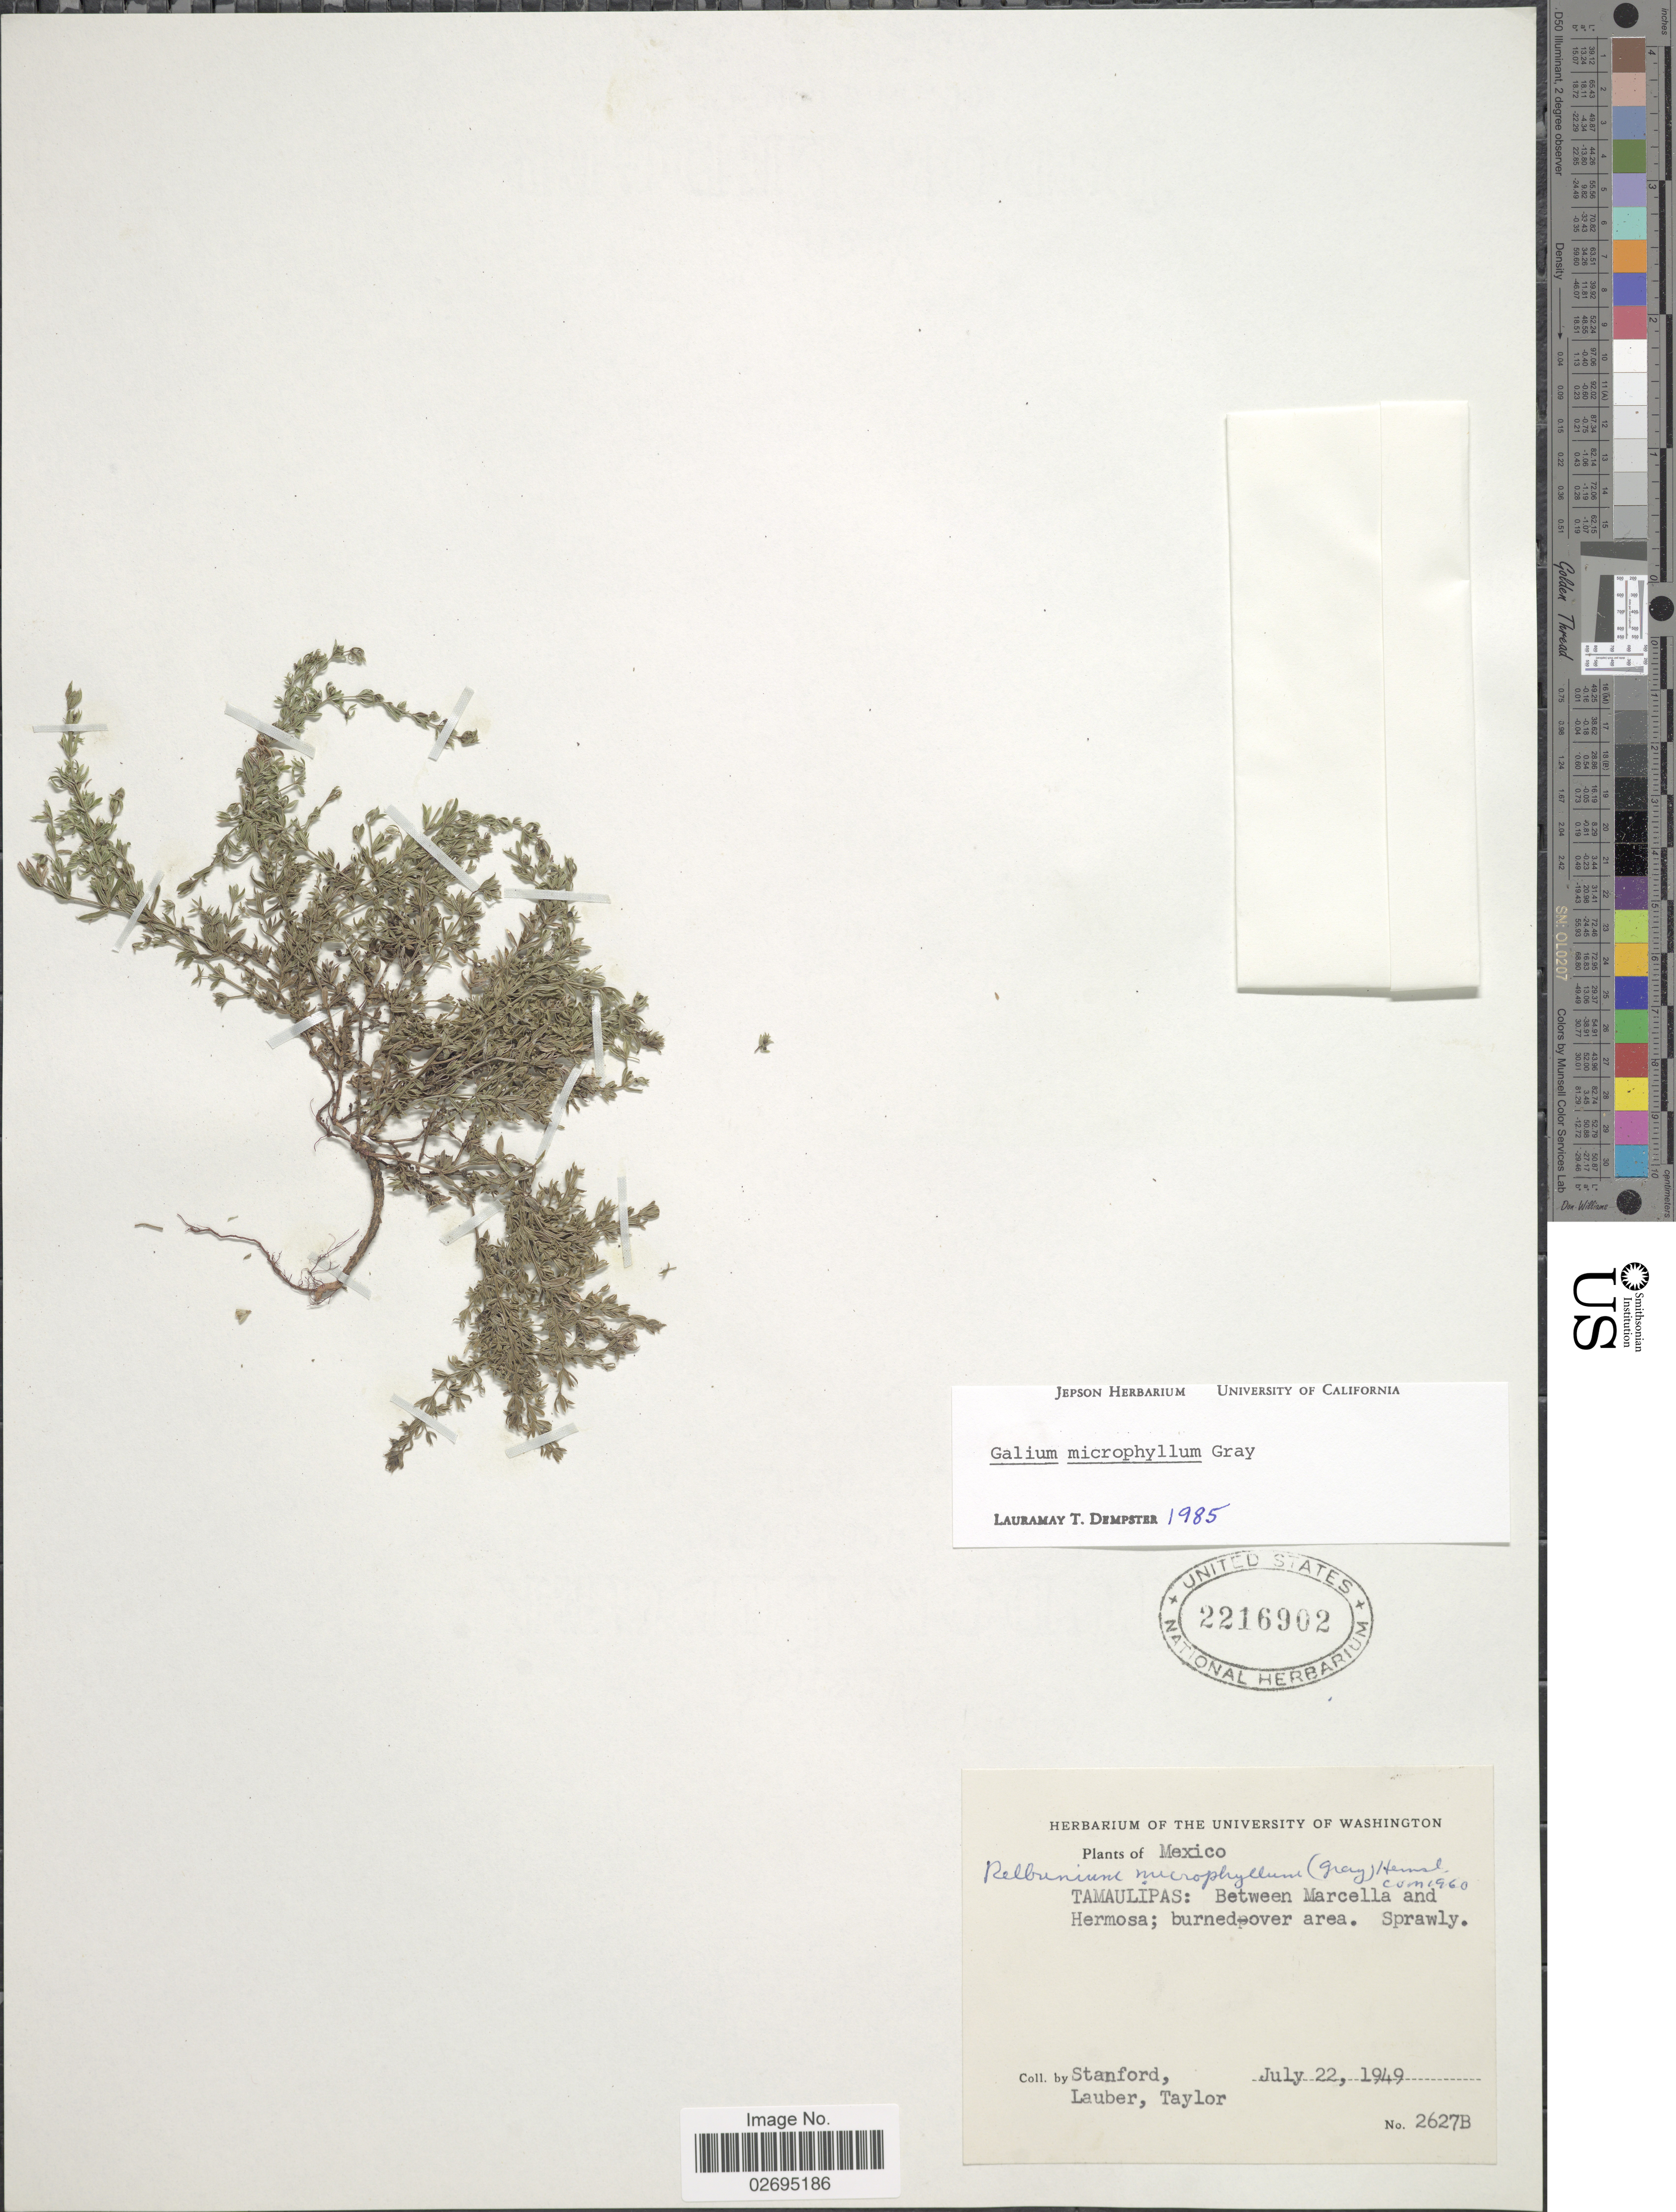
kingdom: Plantae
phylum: Tracheophyta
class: Magnoliopsida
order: Gentianales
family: Rubiaceae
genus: Galium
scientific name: Galium microphyllum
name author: A. Gray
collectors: -. Stanford, Lauber, -- & -- Taylor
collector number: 2627B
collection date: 1949-07-22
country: Mexico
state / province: Tamaulipas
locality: Between Marcella and Hermosa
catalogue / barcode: US 2216902